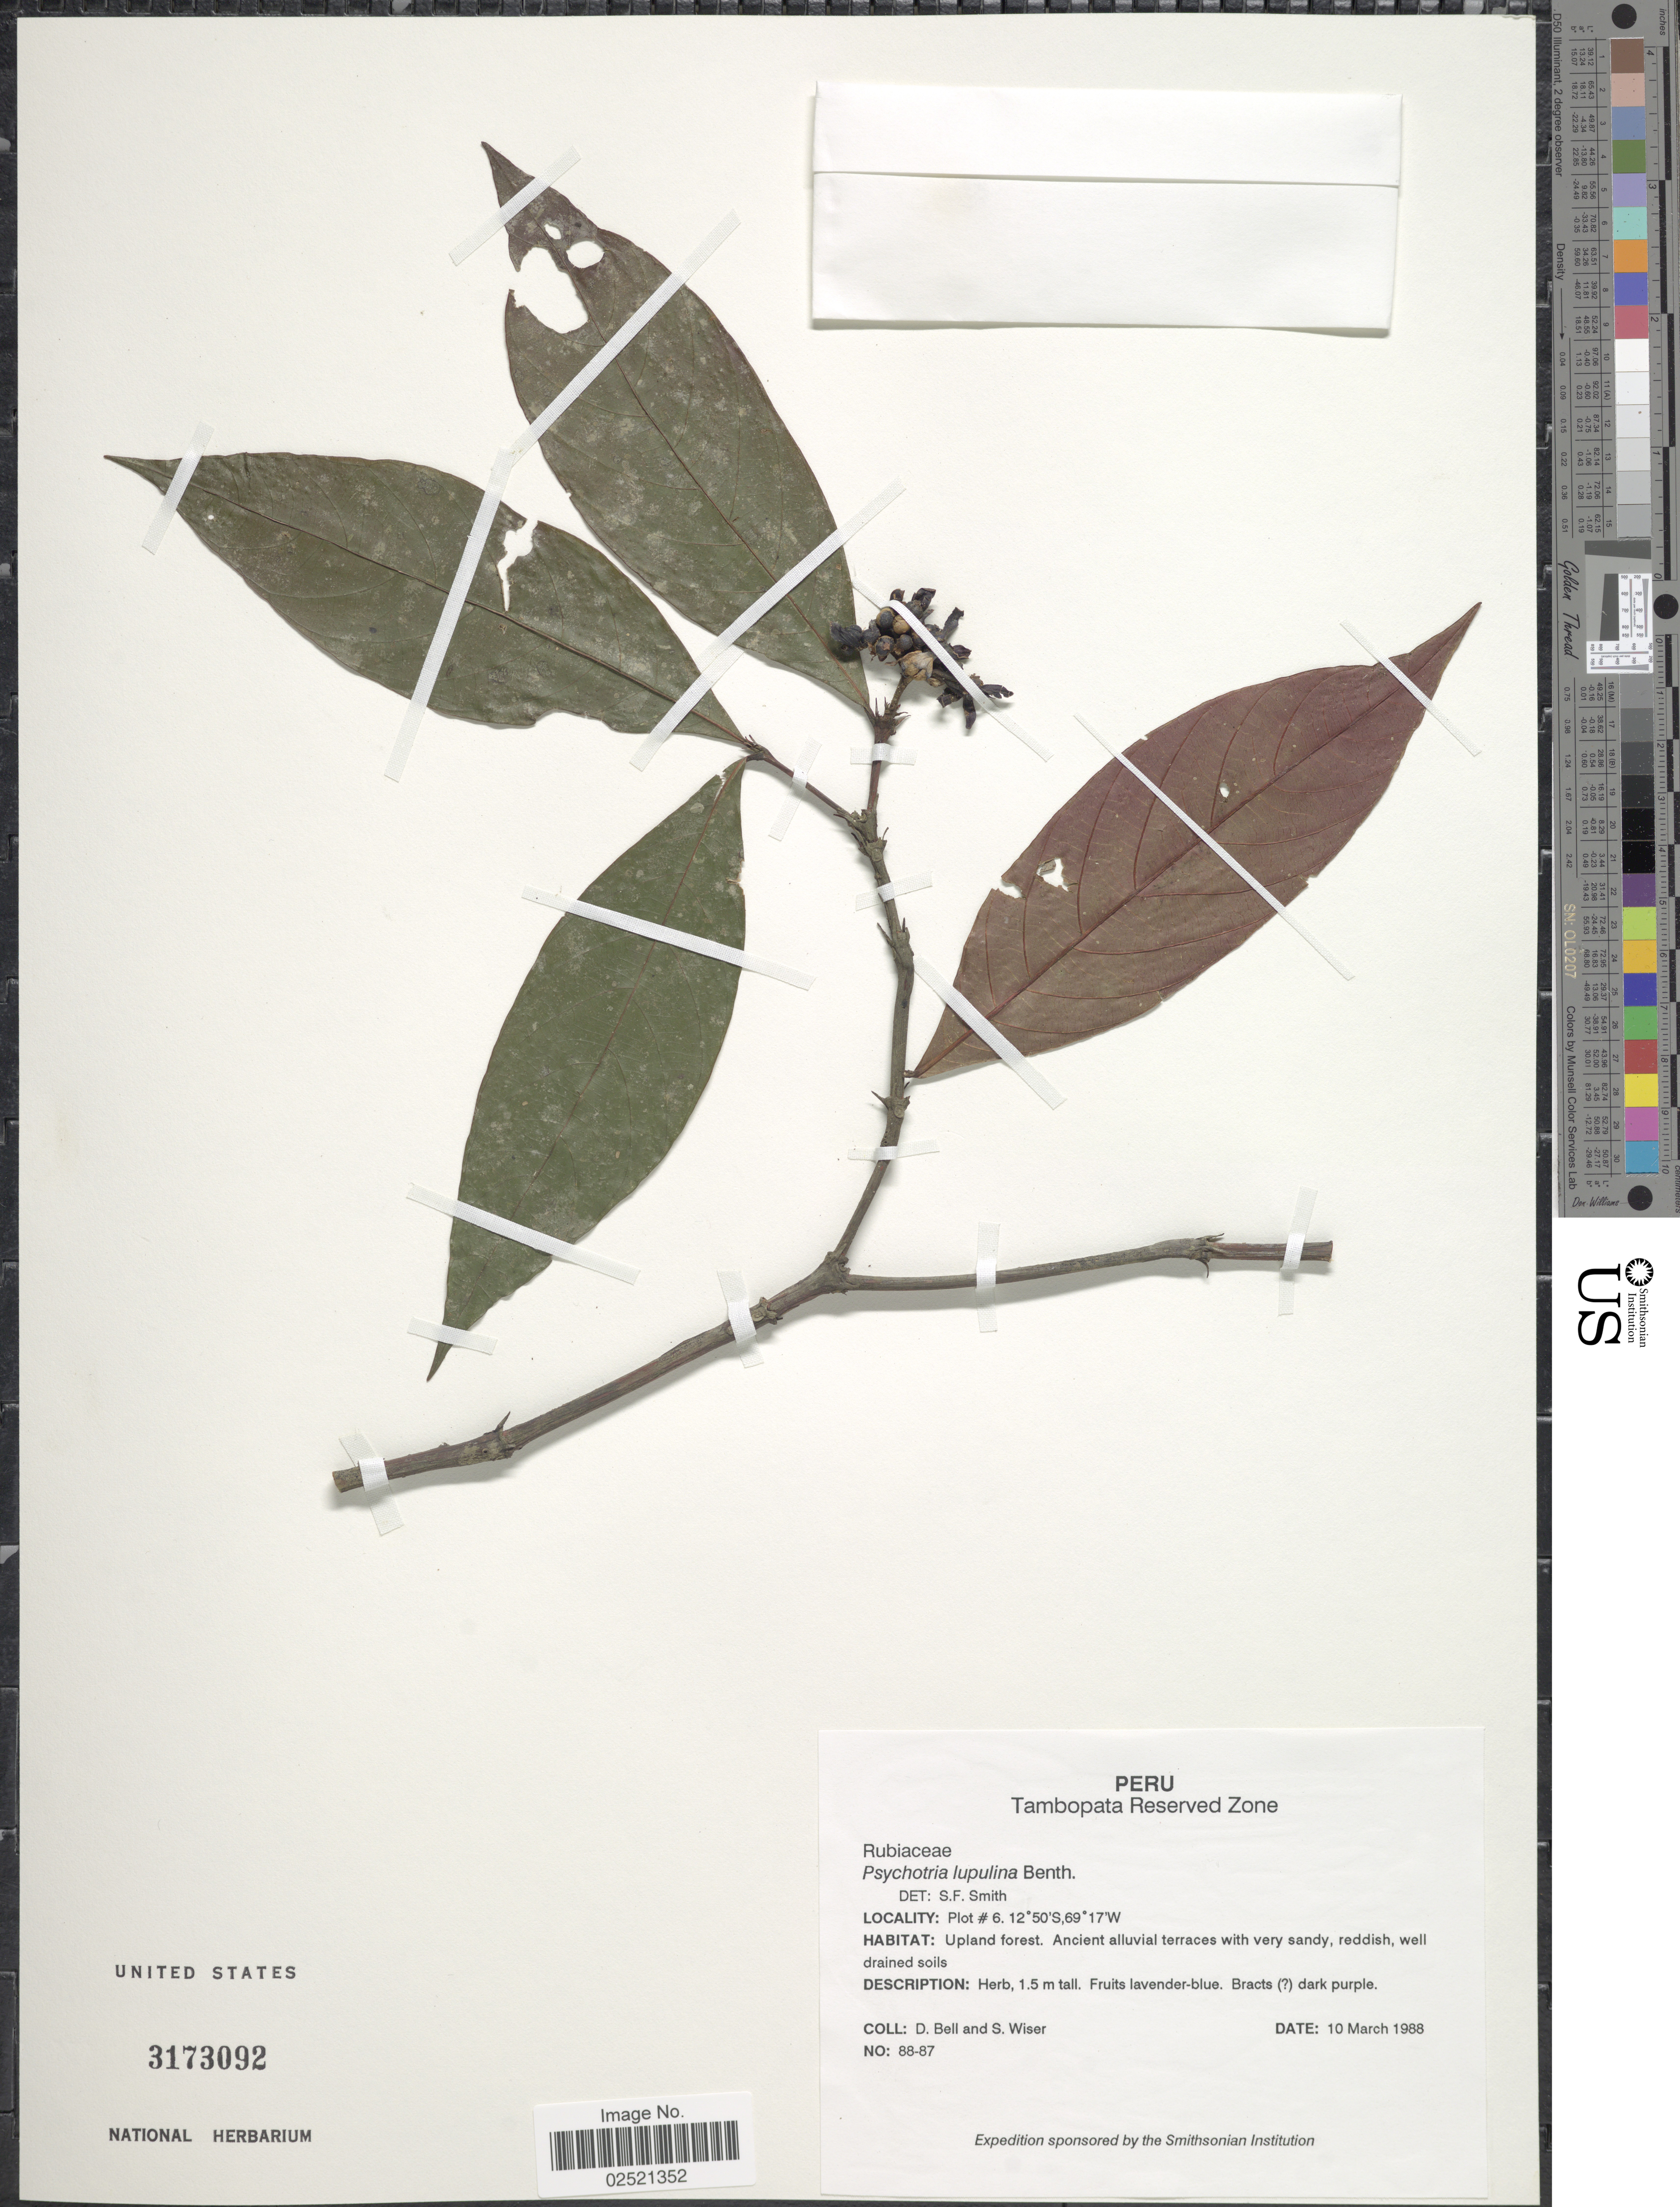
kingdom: Plantae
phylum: Tracheophyta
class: Magnoliopsida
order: Gentianales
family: Rubiaceae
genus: Psychotria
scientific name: Psychotria lupulina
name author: Benth.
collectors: D. A. Bell & S. Wiser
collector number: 88-87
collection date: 1988-03-10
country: Peru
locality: Tambopata Reserved Zone, Plot # 6, Upland forest.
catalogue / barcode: US 3173092